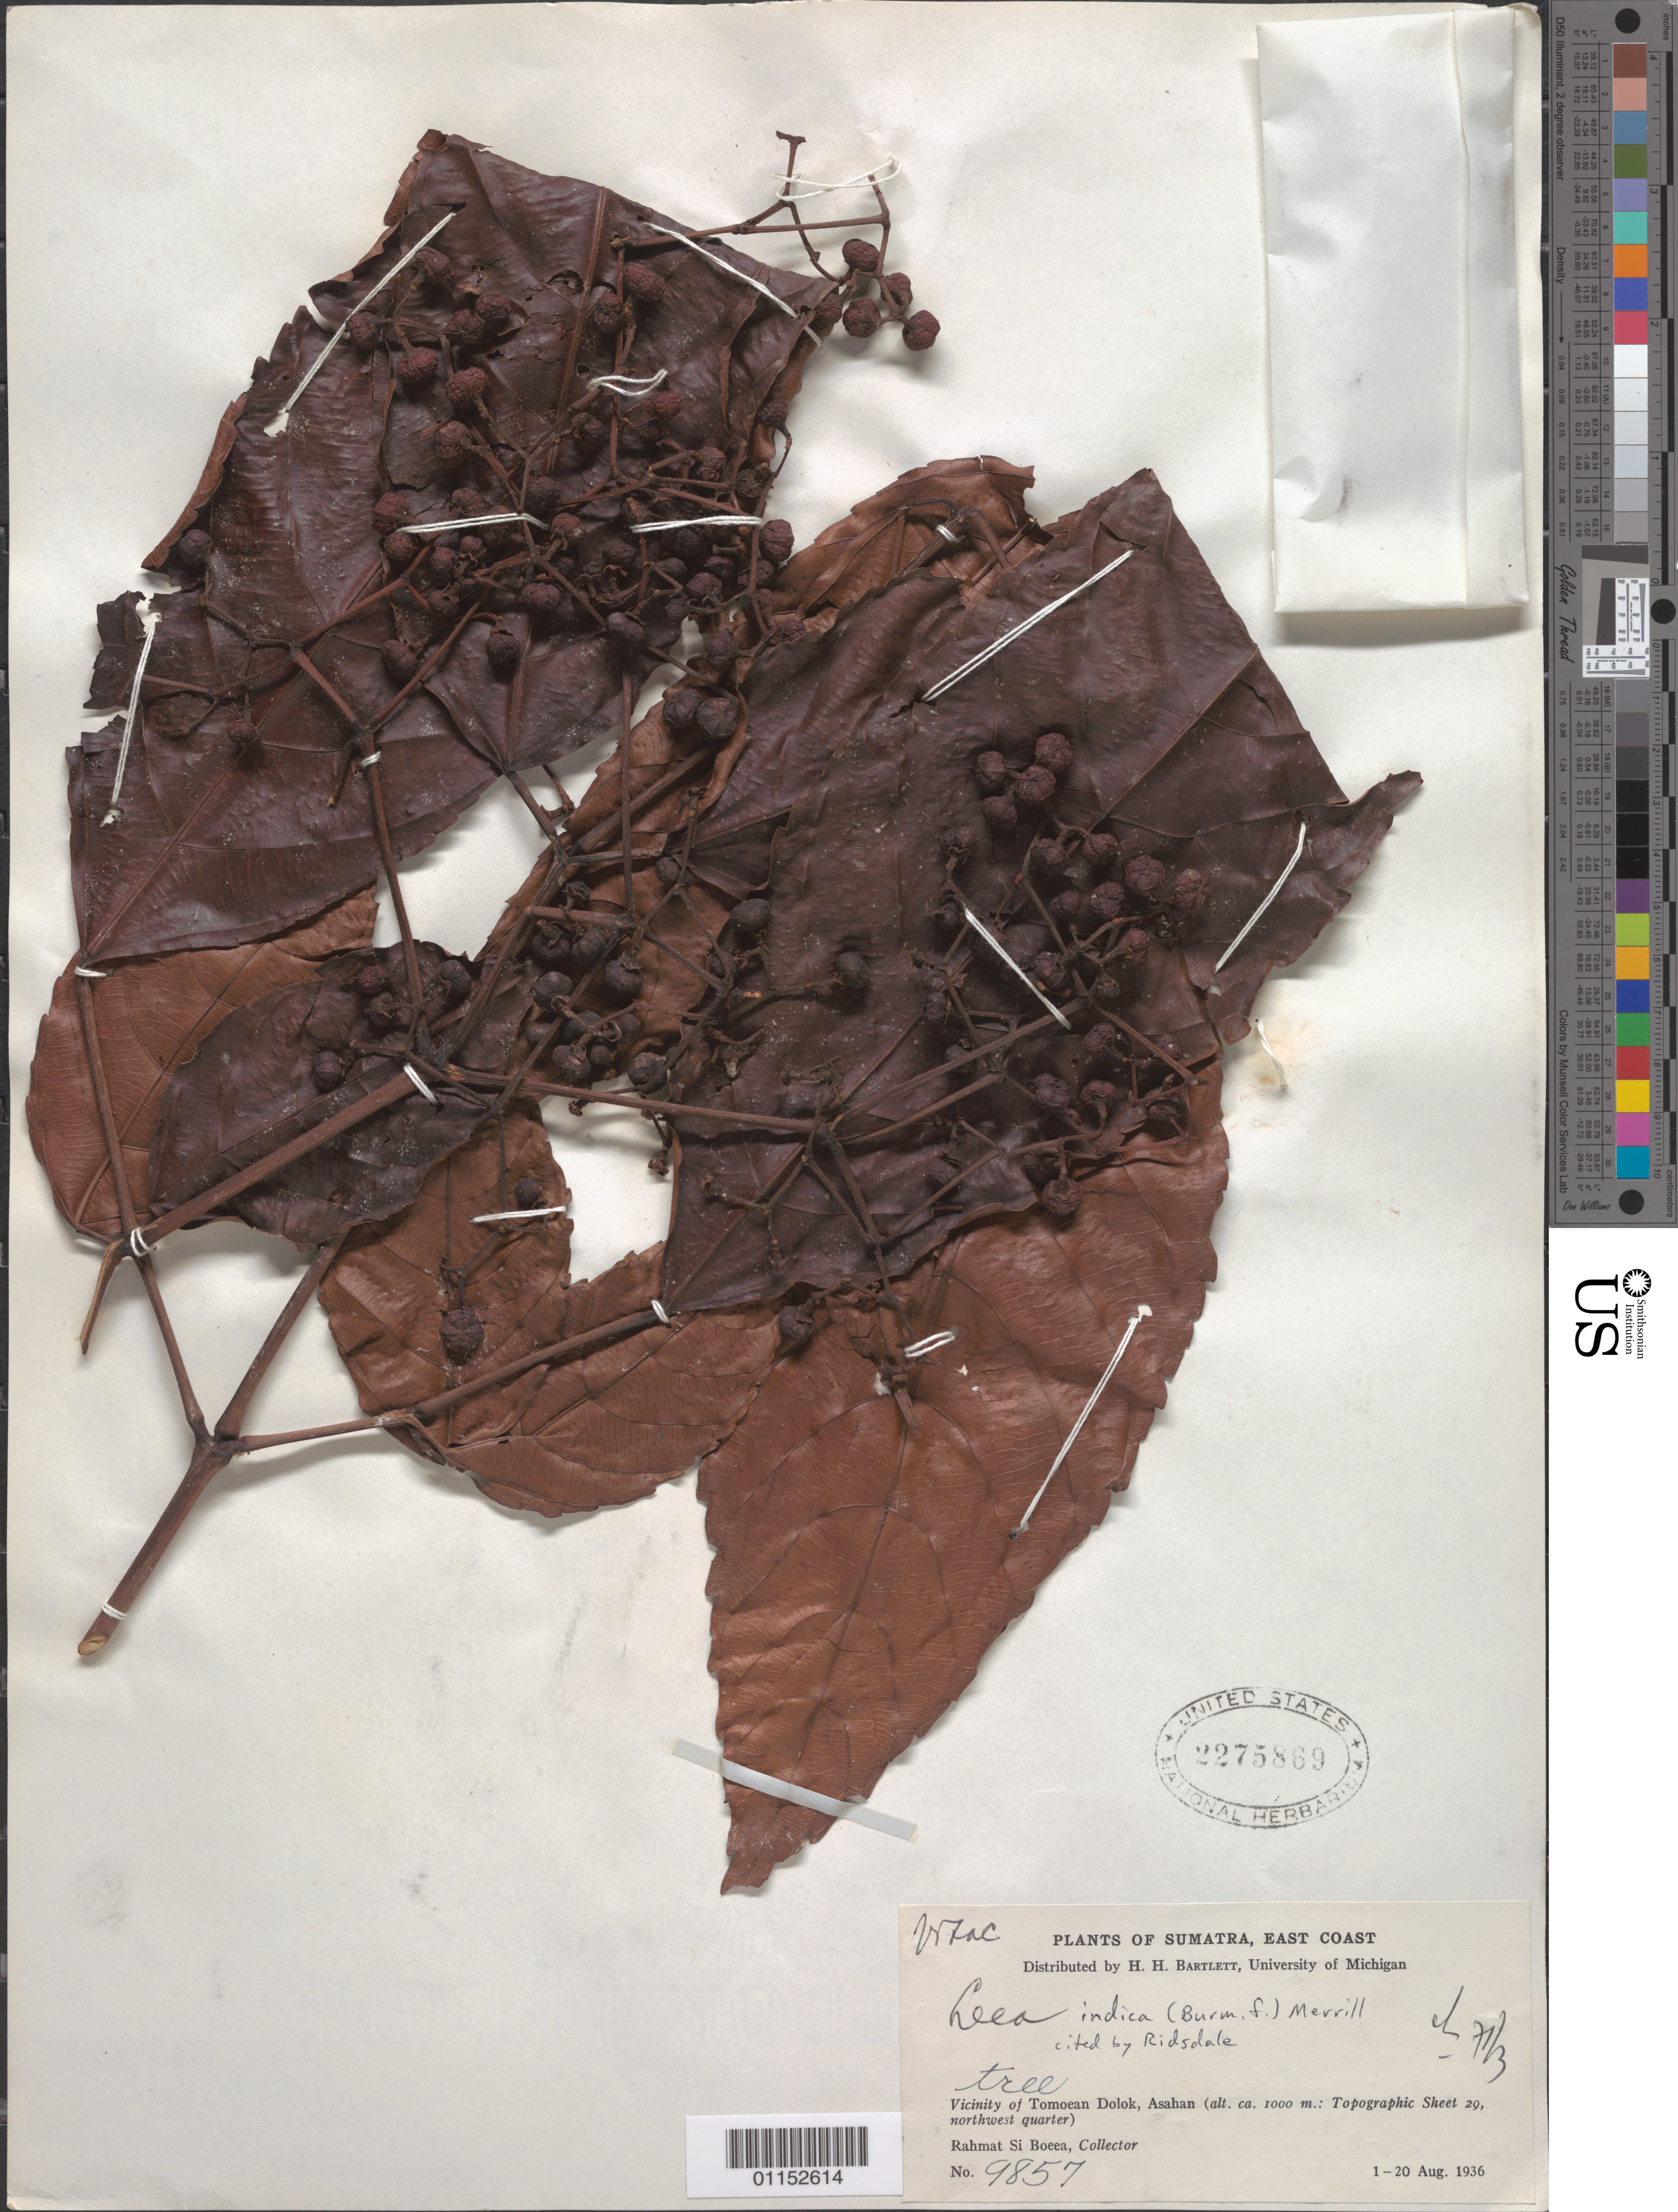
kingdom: Plantae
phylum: Tracheophyta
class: Magnoliopsida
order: Vitales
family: Vitaceae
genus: Leea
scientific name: Leea indica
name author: (Burm. f.) Merr.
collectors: Rahmat Si Boeea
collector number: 9857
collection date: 1936-08-01/1936-08-20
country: Indonesia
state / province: Sumatra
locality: Vicinity of Tomoean Dolok, Asahan.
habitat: Tree.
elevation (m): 1000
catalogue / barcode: US 2275869